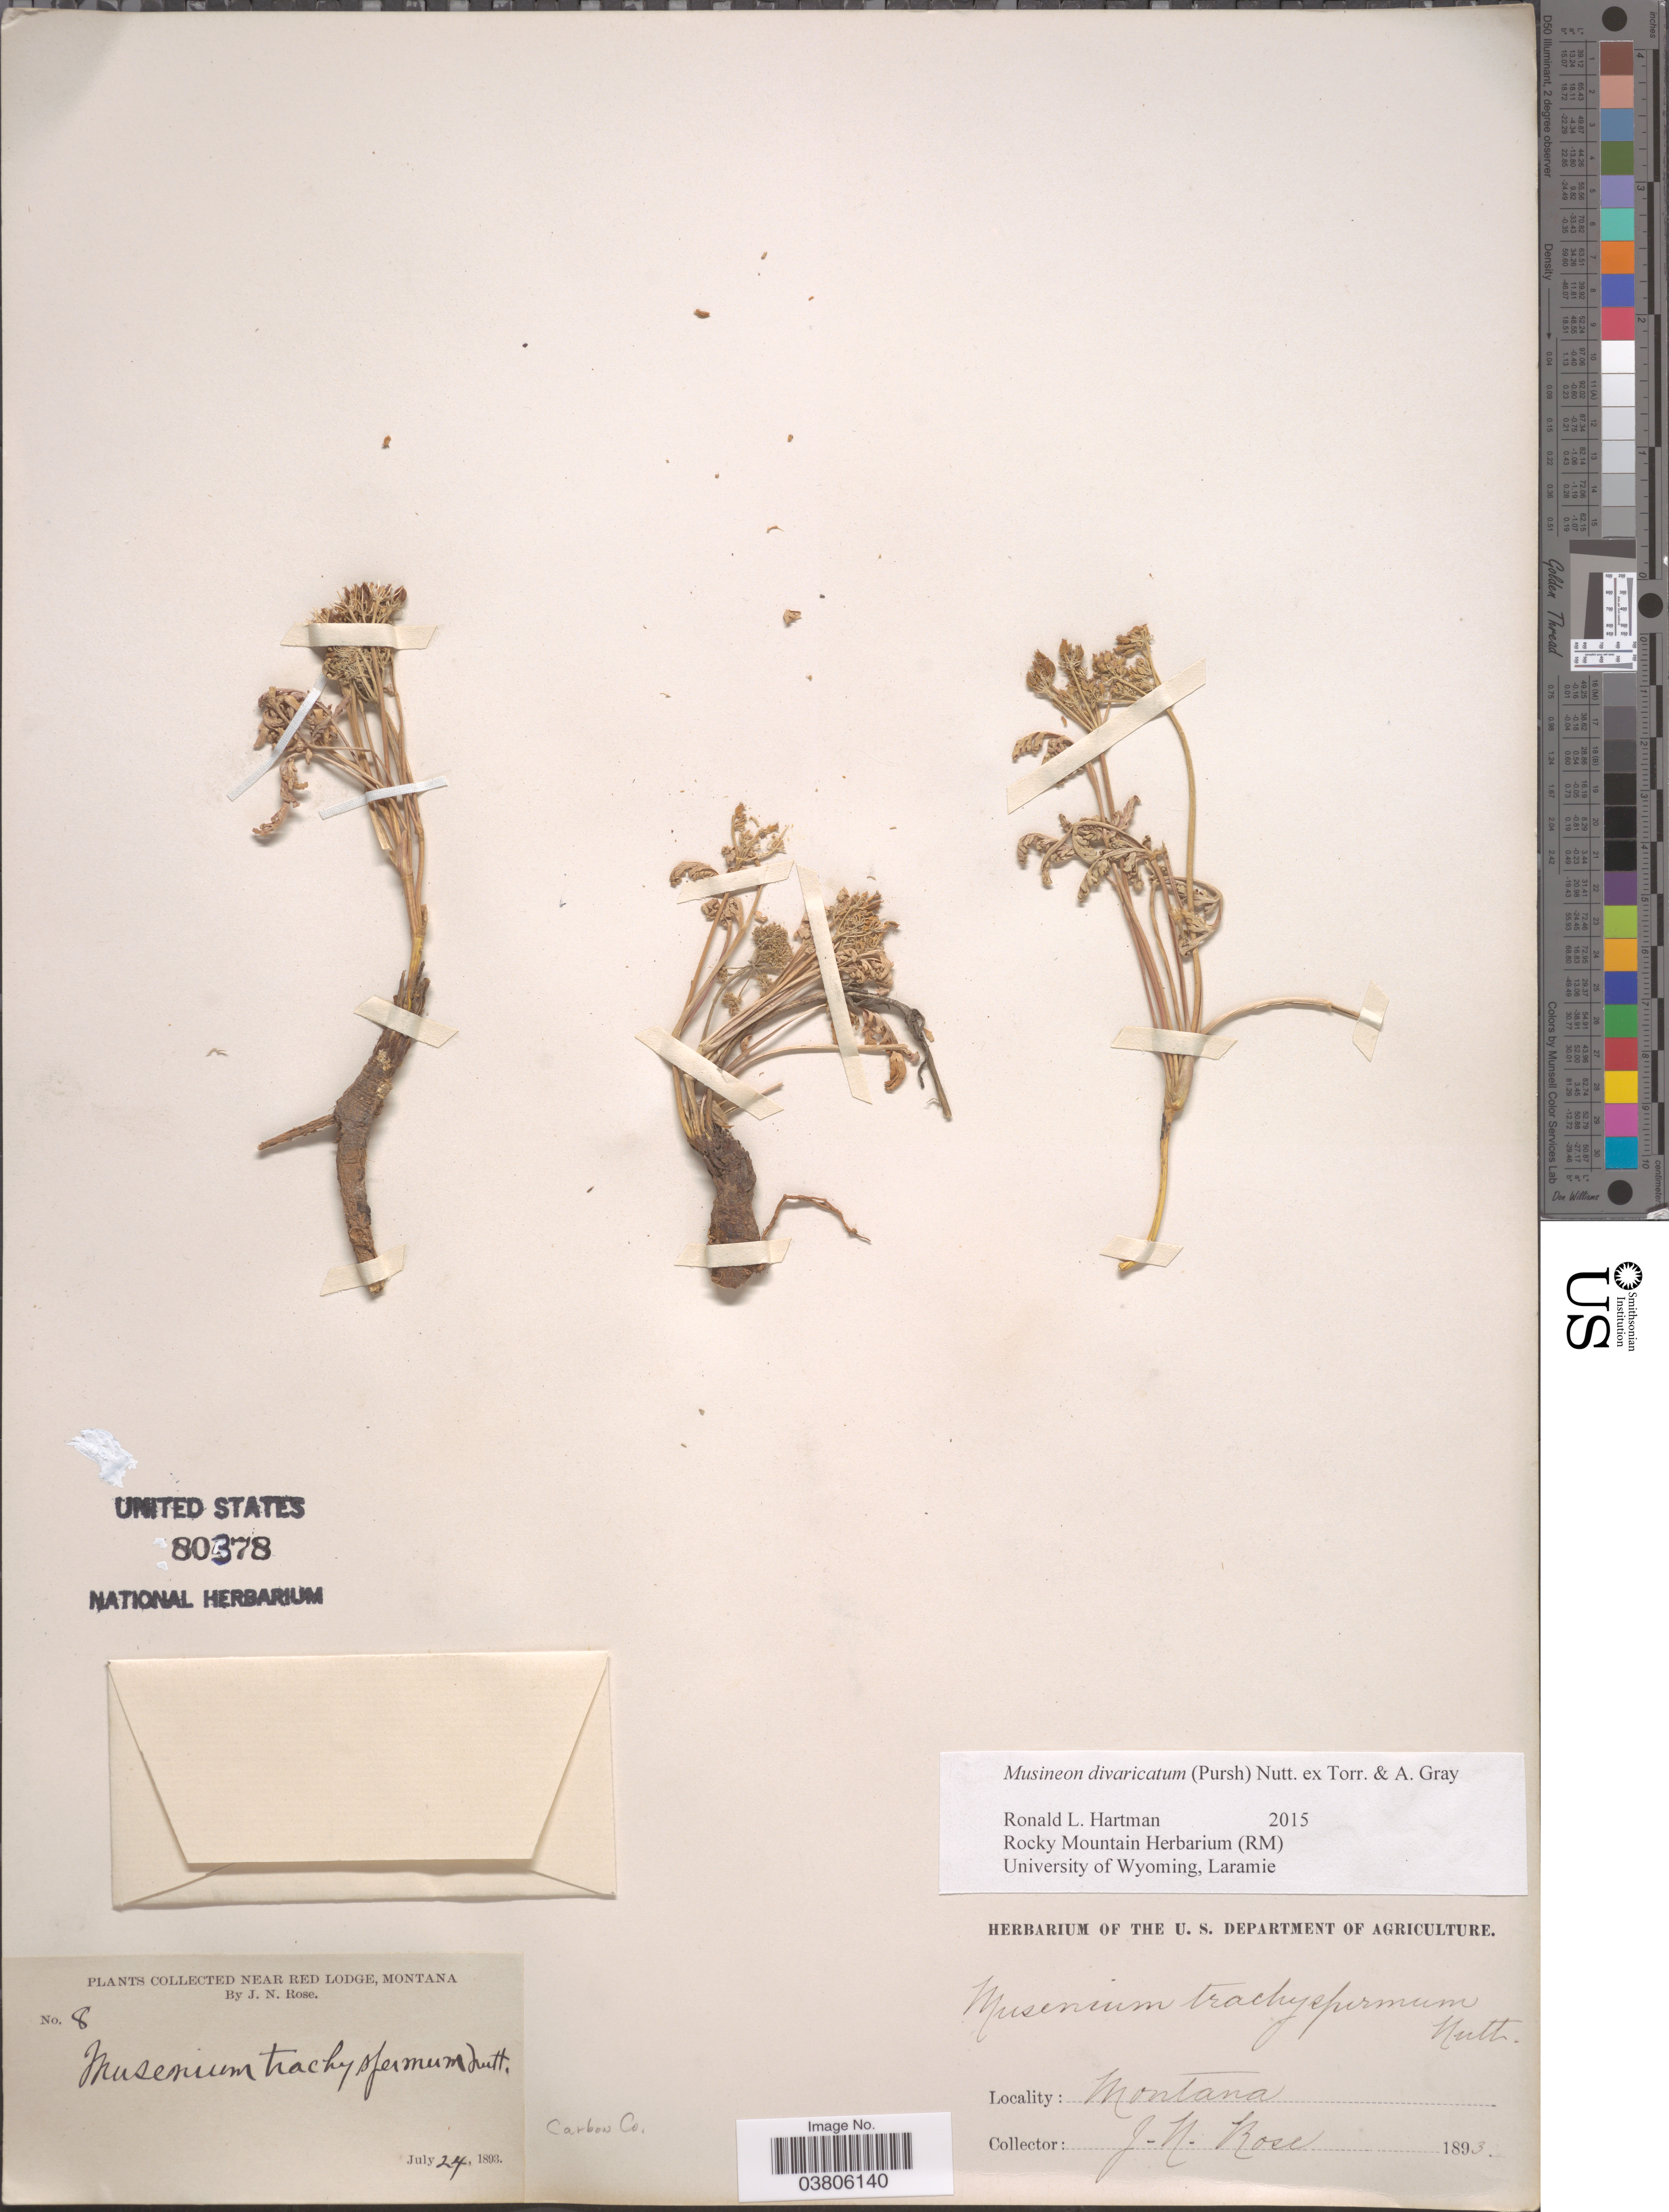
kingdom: Plantae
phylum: Tracheophyta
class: Magnoliopsida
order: Apiales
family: Apiaceae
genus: Musineon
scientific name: Musineon divaricatum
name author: (Pursh) Nutt.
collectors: J. N. Rose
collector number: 8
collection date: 1893-07-24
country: United States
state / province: Montana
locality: Near Red Lodge.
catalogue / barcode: US 80378